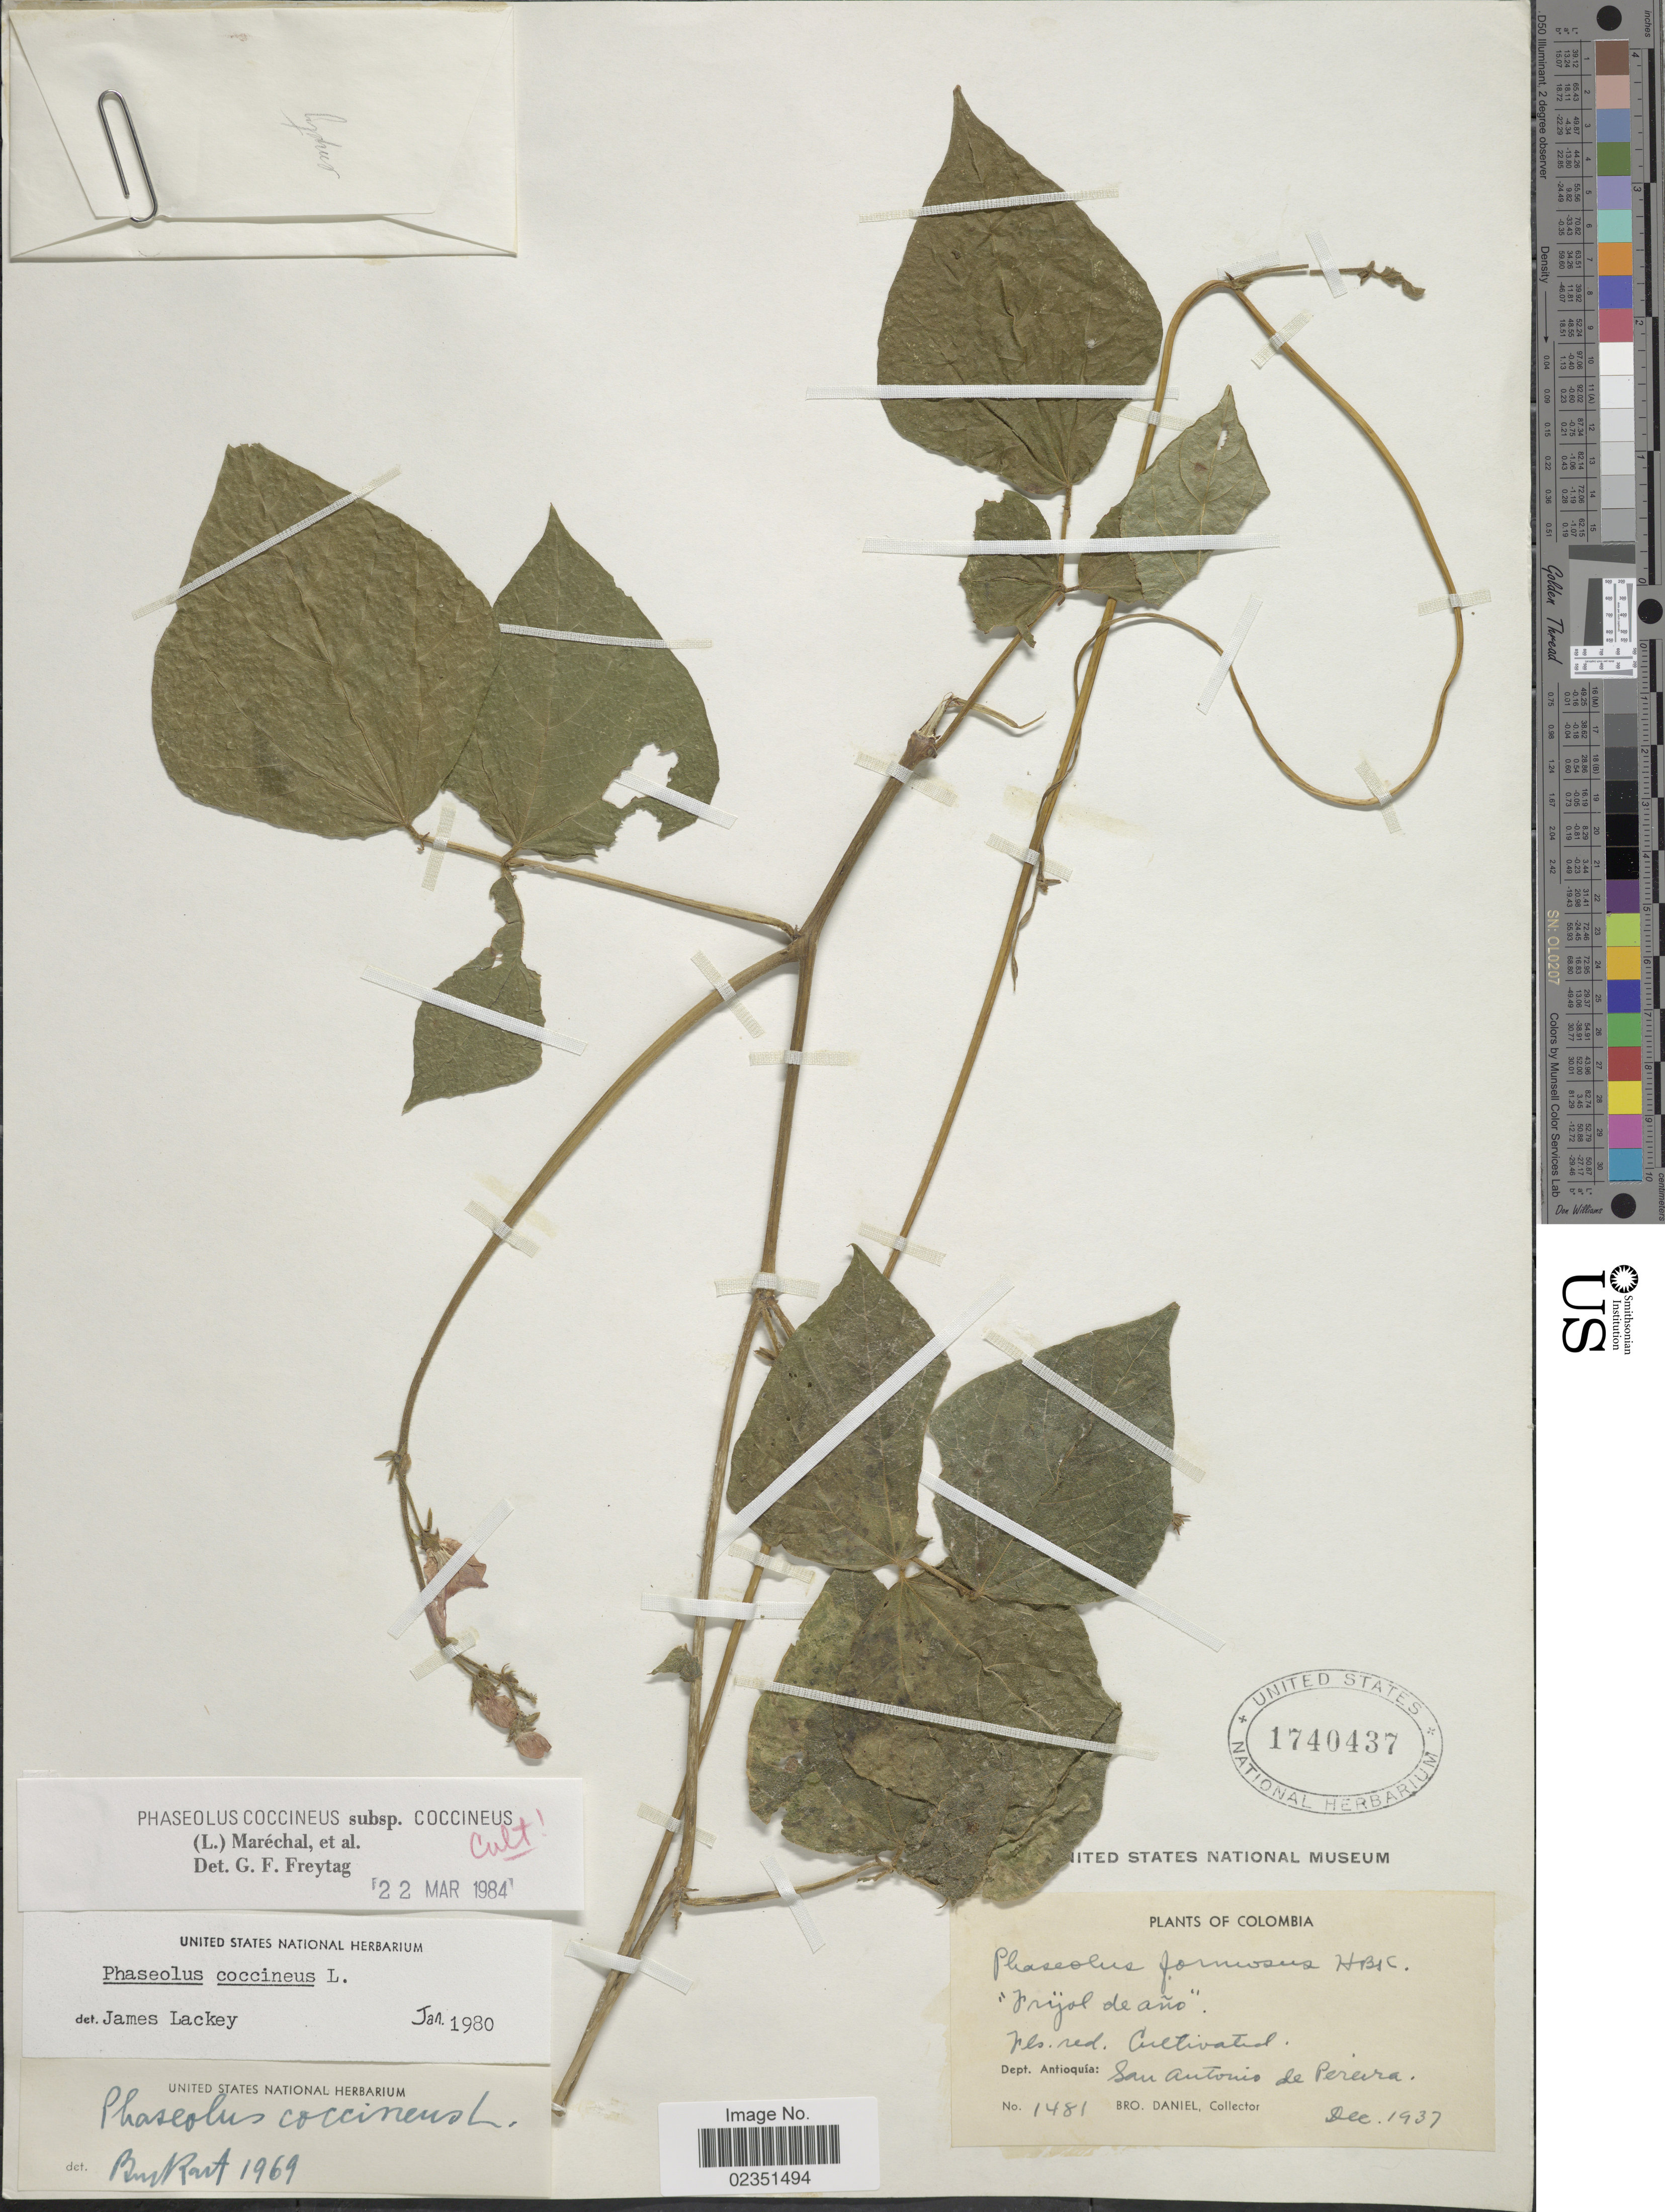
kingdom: Plantae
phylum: Tracheophyta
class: Magnoliopsida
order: Fabales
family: Fabaceae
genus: Phaseolus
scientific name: Phaseolus coccineus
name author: L.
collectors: Bro. Daniel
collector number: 1481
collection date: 1937-12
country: Colombia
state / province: Antioquia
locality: San Antonio de Pereira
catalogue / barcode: US 1740437